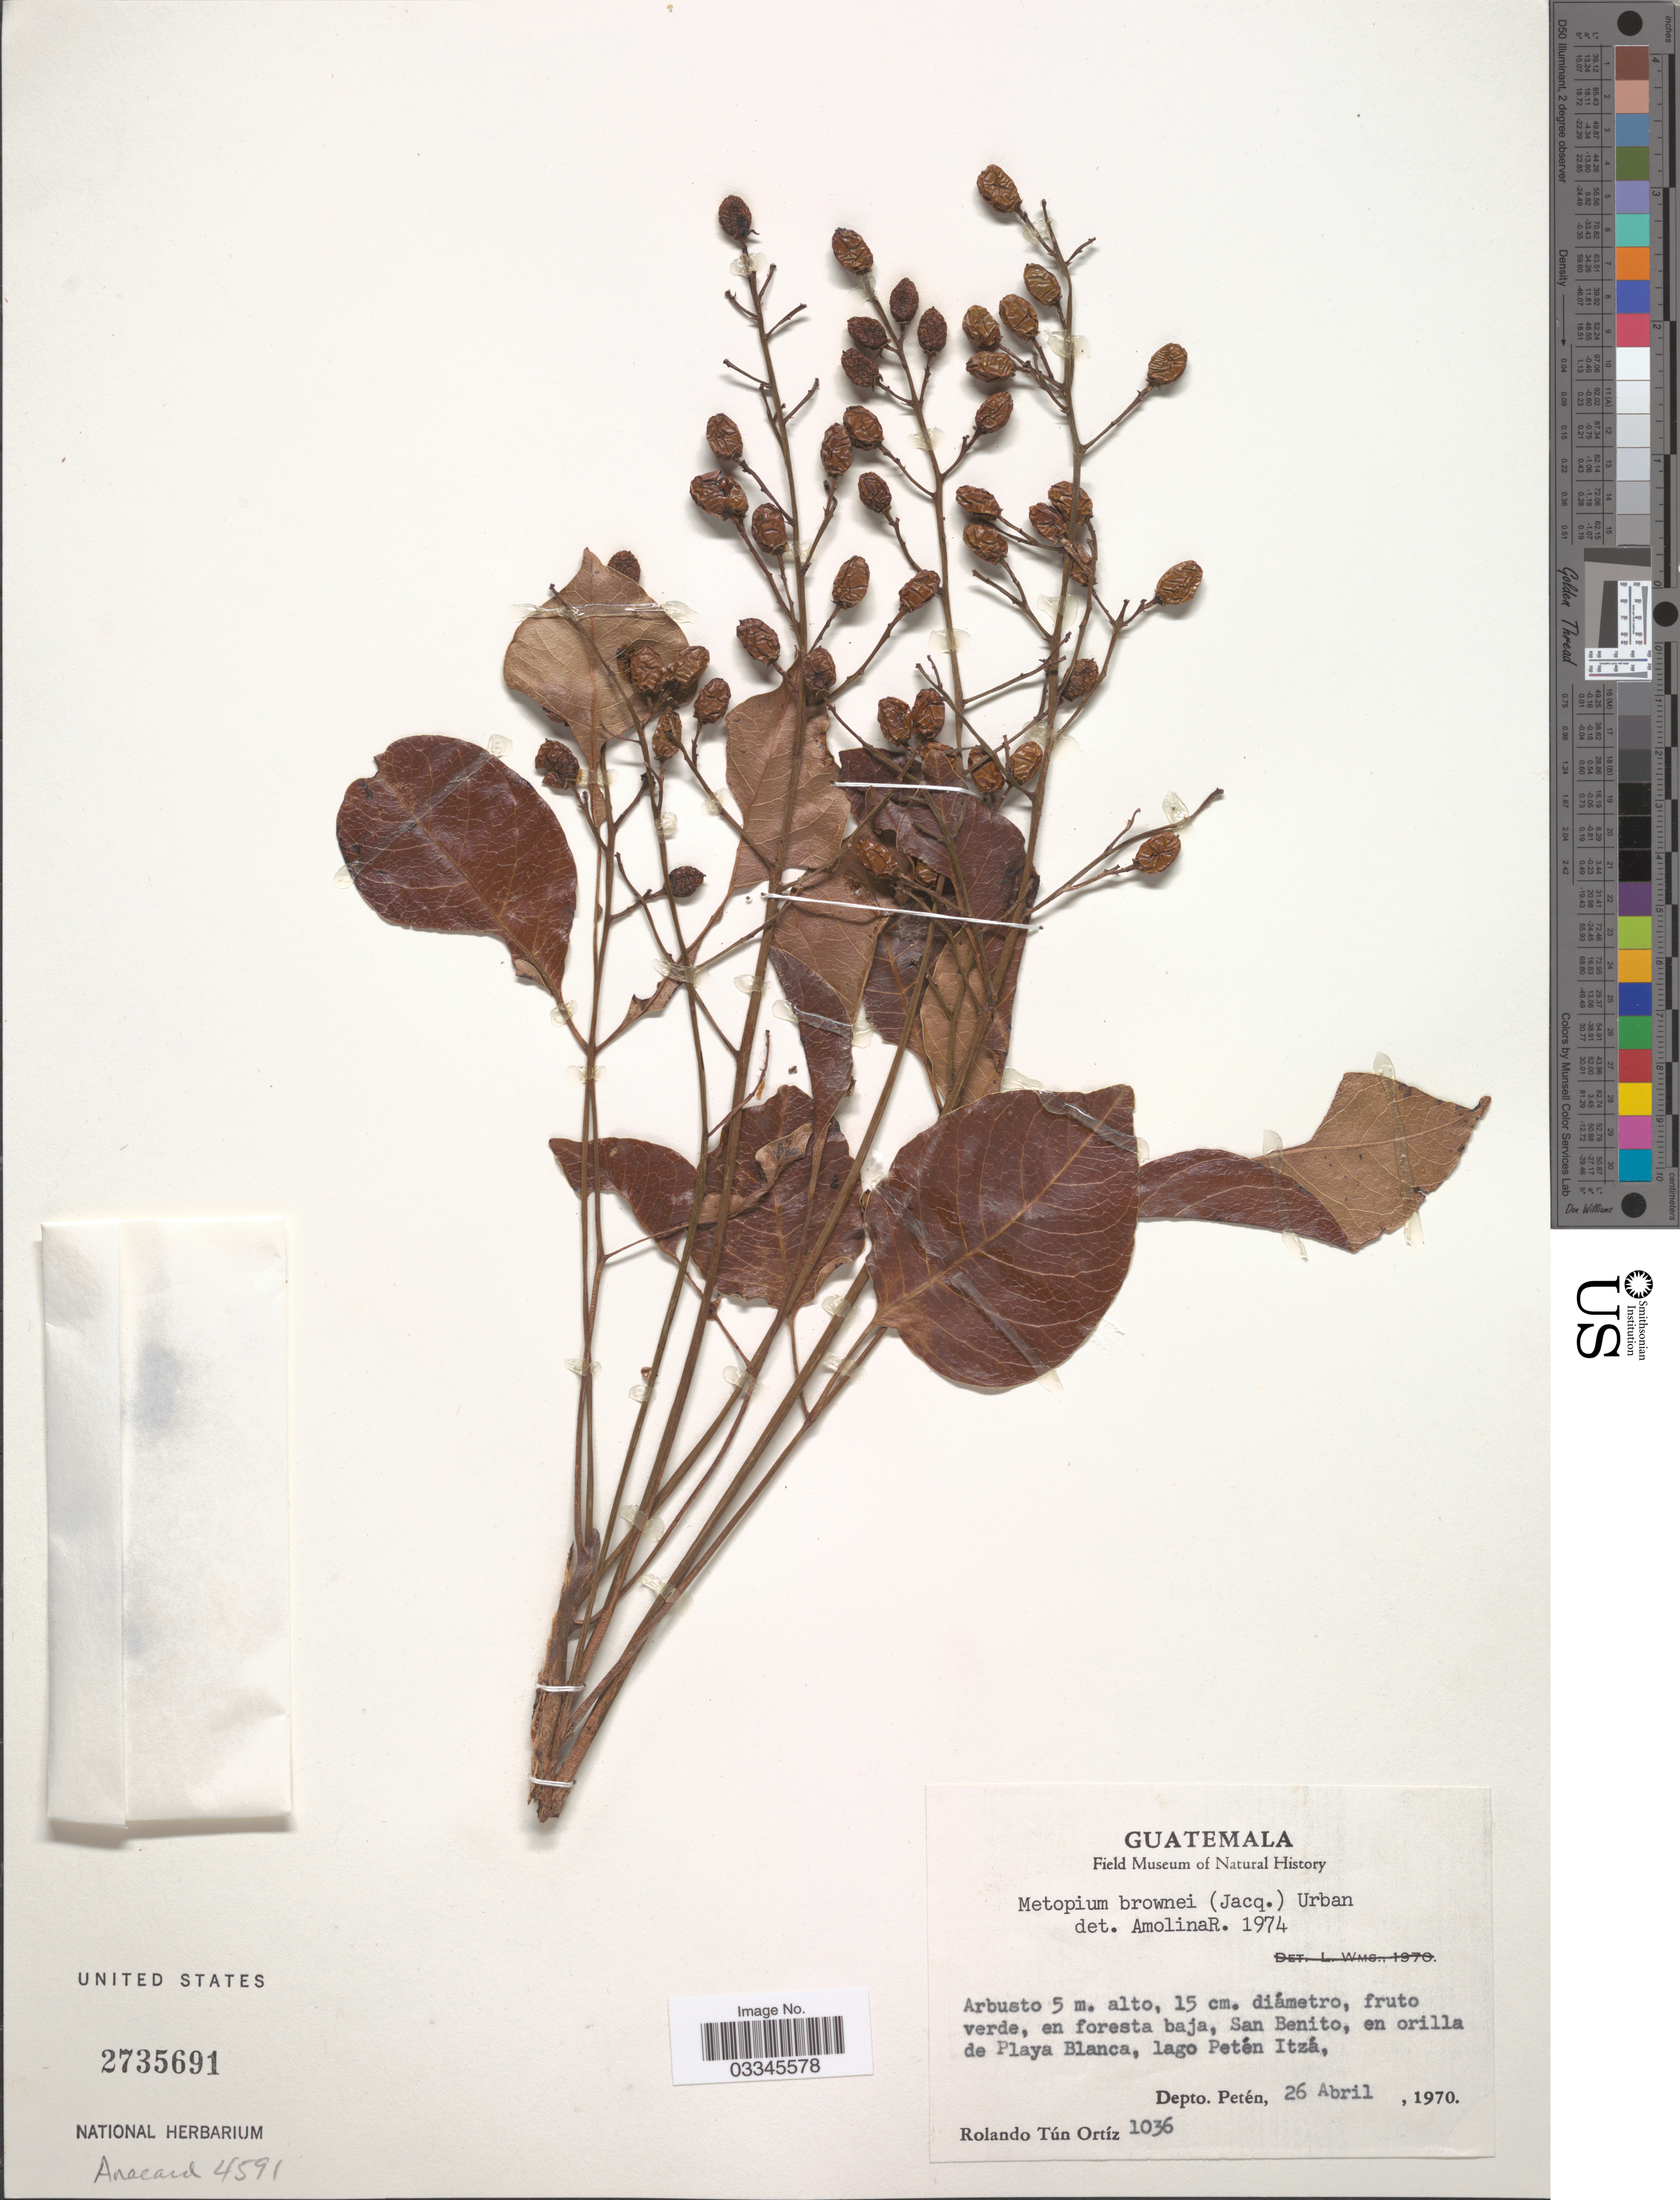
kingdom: Plantae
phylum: Tracheophyta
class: Magnoliopsida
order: Sapindales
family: Anacardiaceae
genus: Metopium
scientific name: Metopium brownei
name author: (Jacq.) Urb.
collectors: R. Ortiz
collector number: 1036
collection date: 1970-04-26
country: Guatemala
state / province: El Petén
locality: En foresta baja, San Benito, en orilla de Playa Blanca, lago Petén Itzá, Depto. Petén.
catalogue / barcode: US 2735691